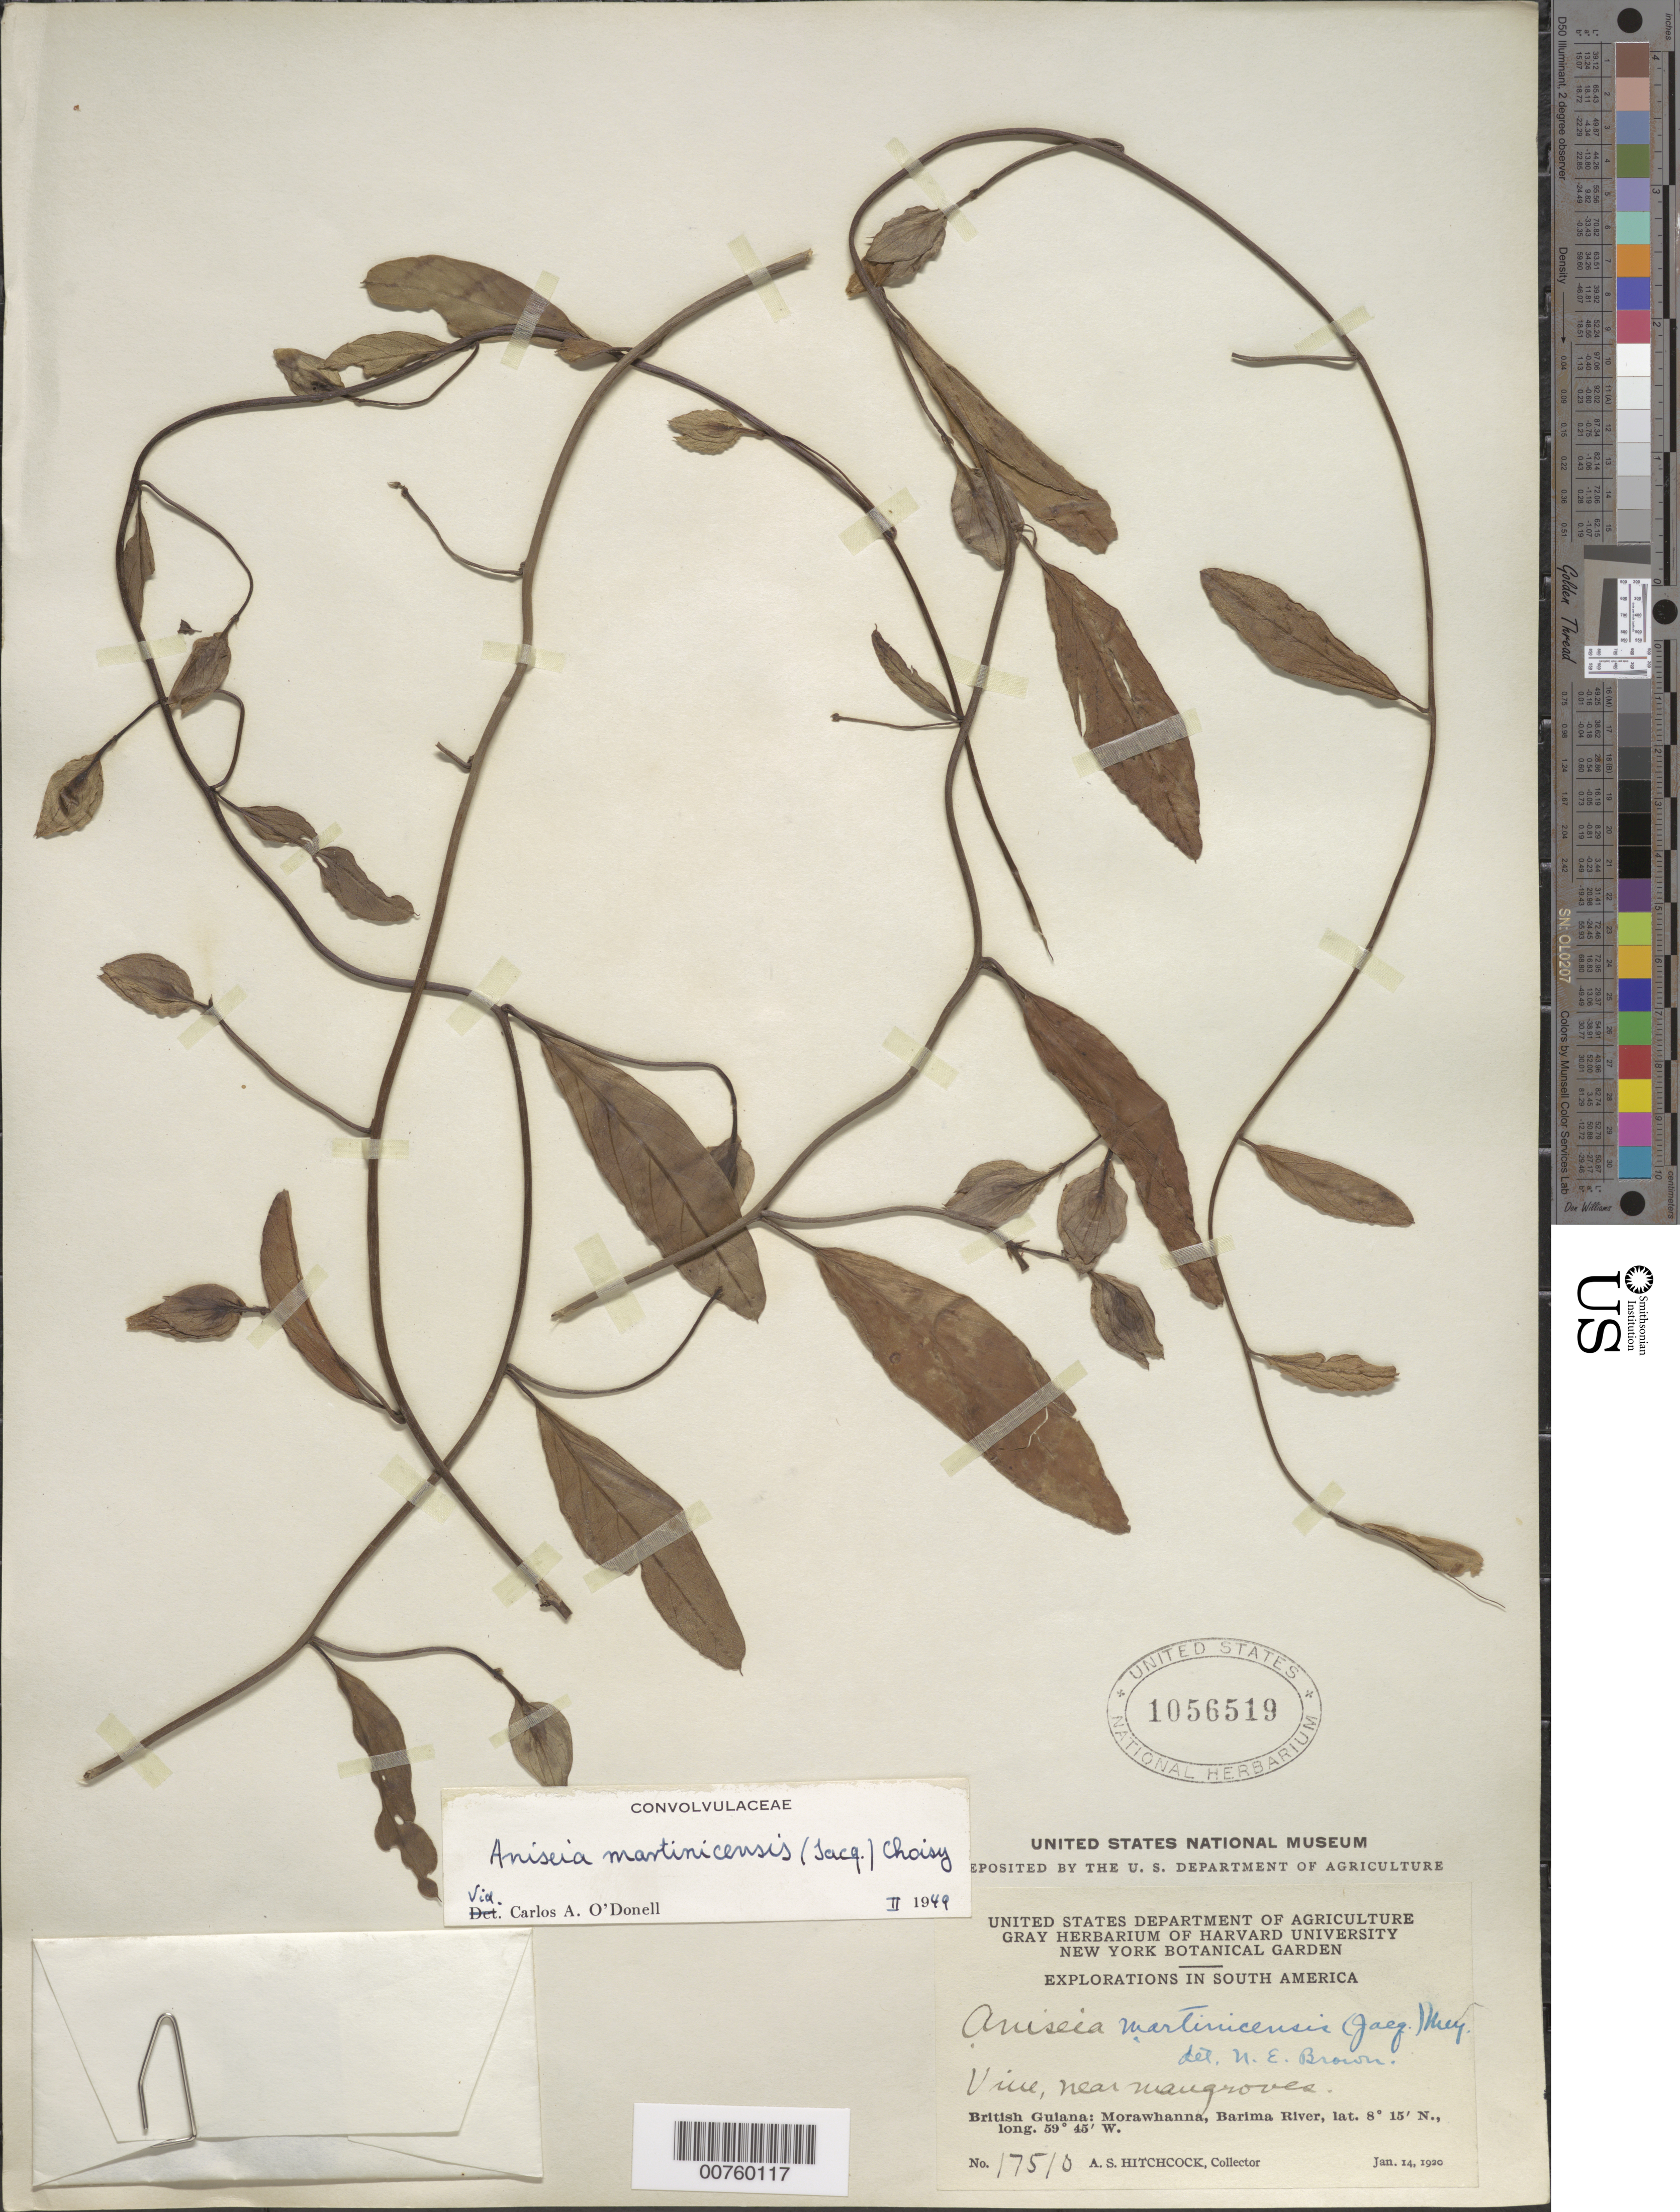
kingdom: Plantae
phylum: Tracheophyta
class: Magnoliopsida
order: Solanales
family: Convolvulaceae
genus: Aniseia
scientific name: Aniseia martinicensis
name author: (Jacq.) Choisy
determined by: O'Donell, C. A.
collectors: A. S. Hitchcock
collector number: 17510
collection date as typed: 14-Jan-20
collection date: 1920-01-14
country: Guyana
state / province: Barima-Waini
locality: Morawhanna, vic., Barima R.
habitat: Near mangroves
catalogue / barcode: US 1056519